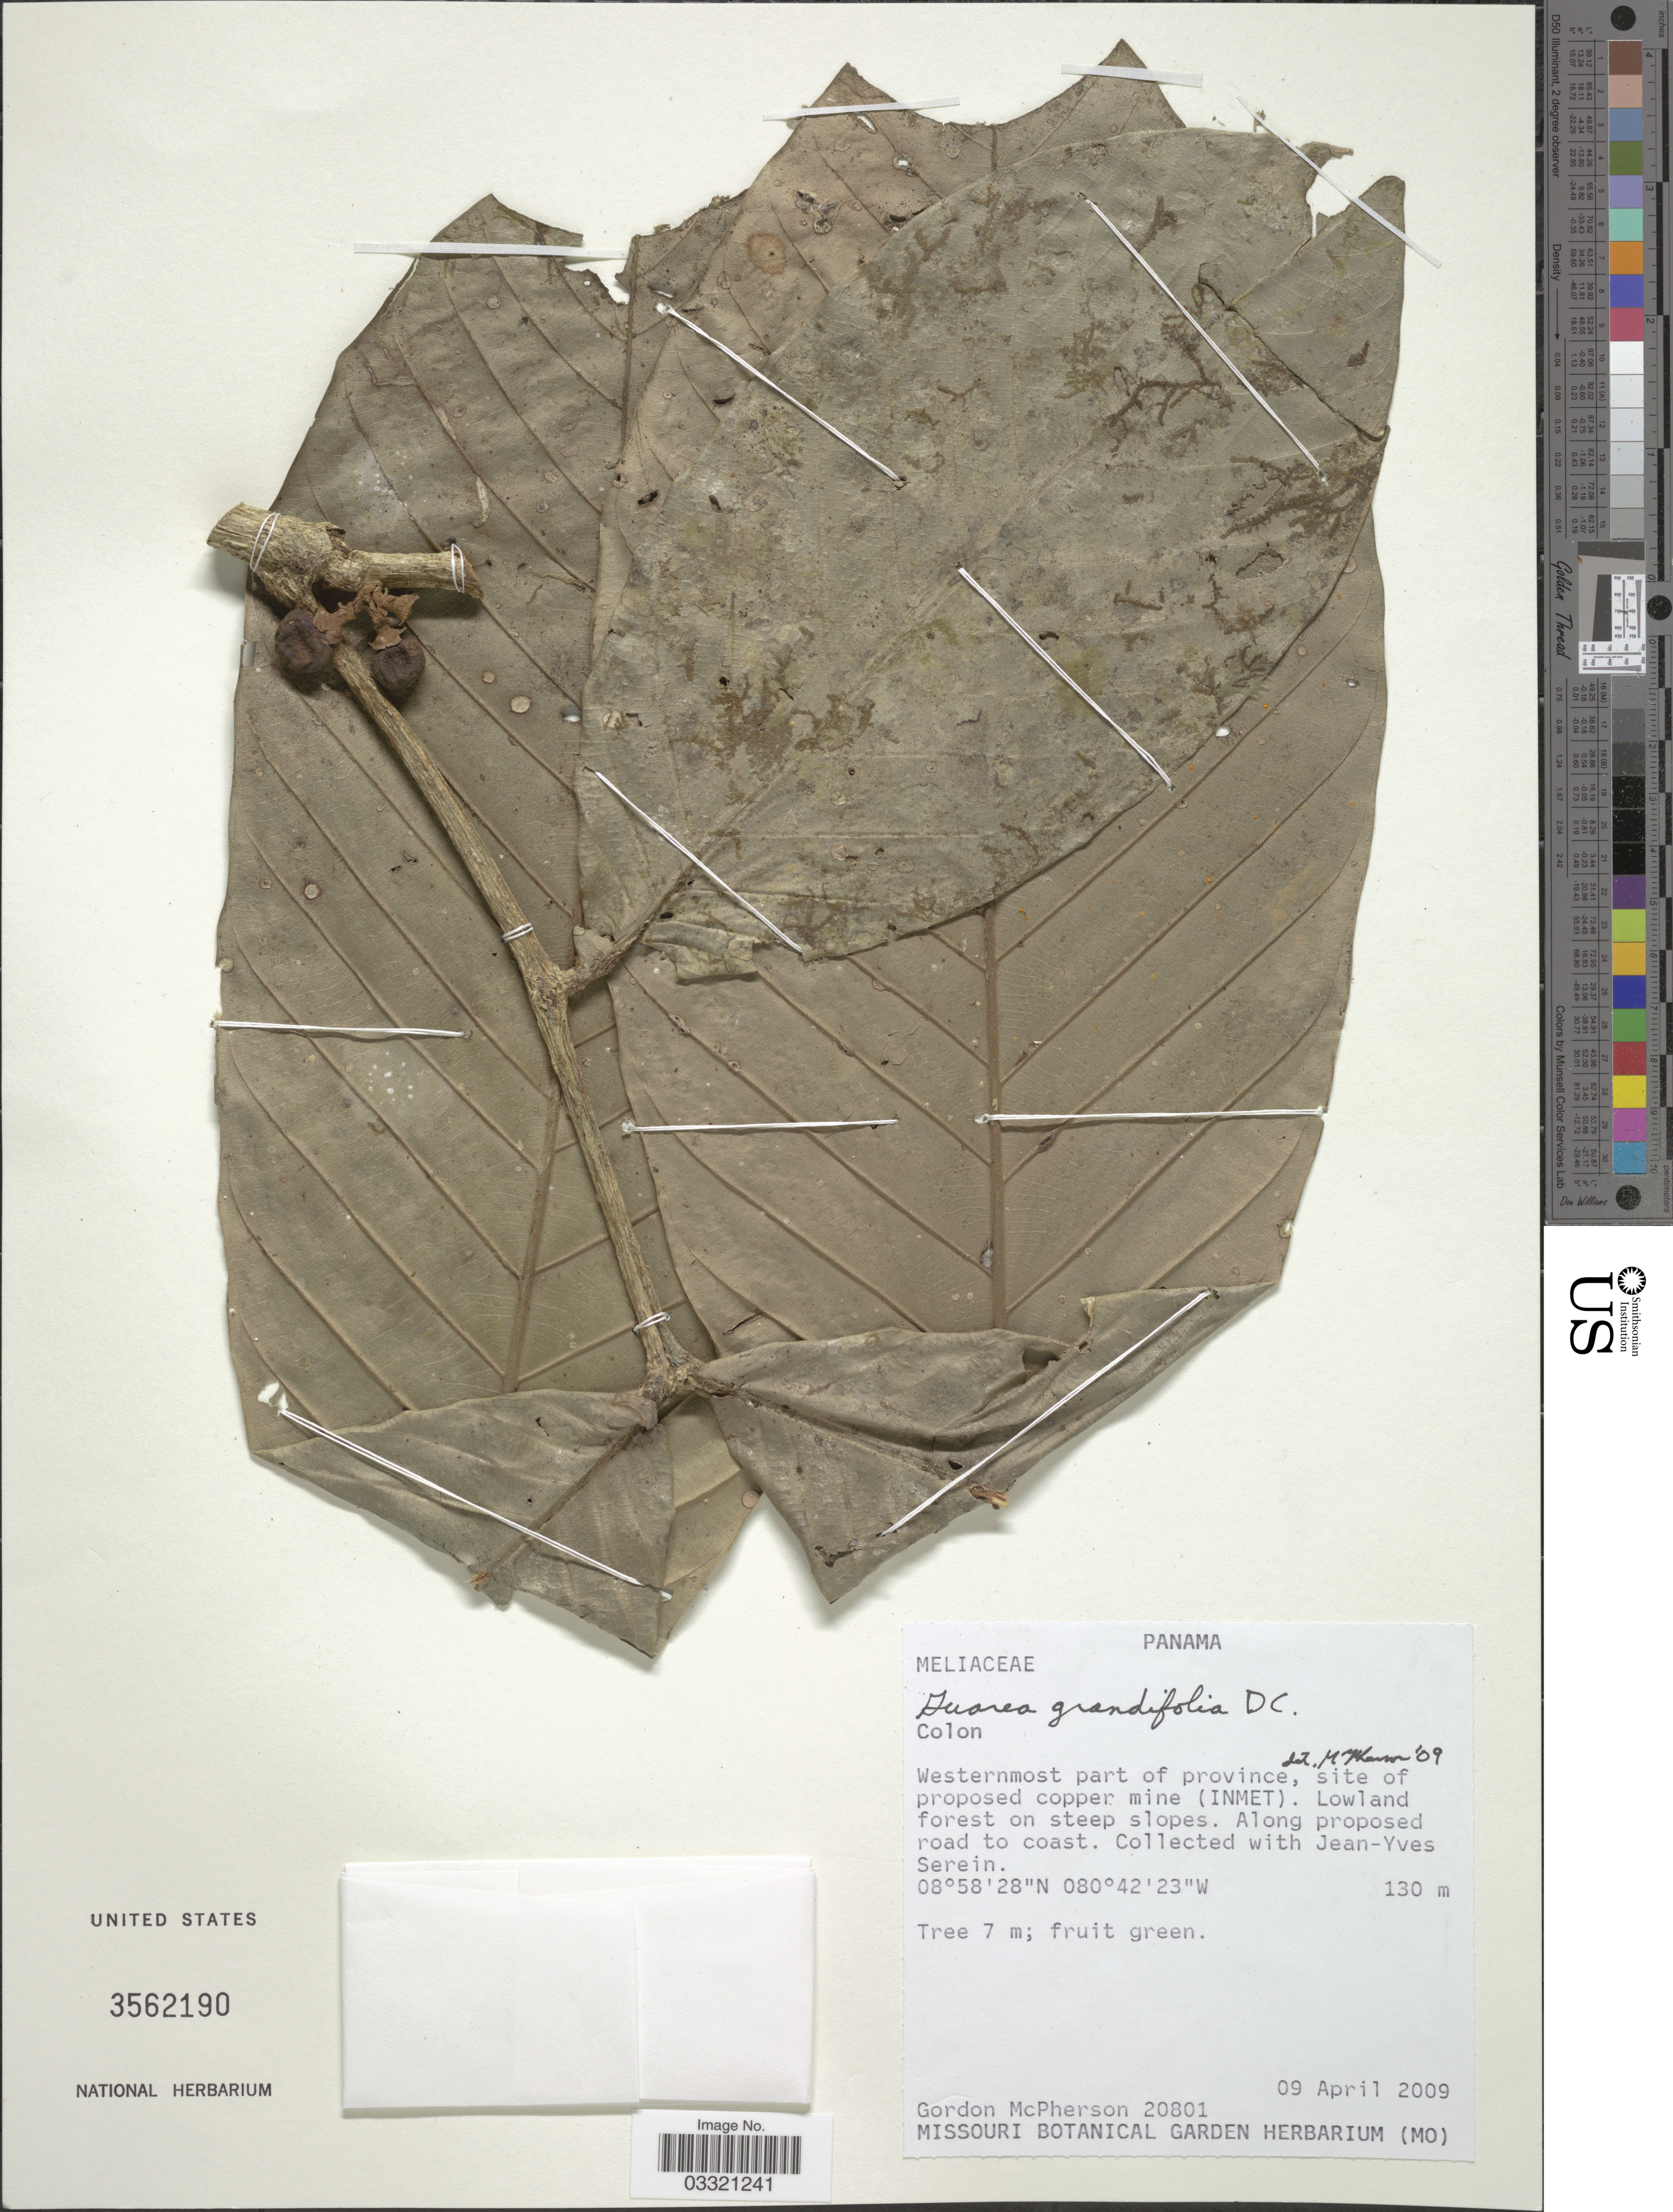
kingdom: Plantae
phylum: Tracheophyta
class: Magnoliopsida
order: Sapindales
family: Meliaceae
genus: Guarea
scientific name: Guarea grandifolia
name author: DC.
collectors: G. D. McPherson & J. Serein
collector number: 20801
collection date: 2009-04-09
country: Panama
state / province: Colón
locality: Westernmost part of province, site of proposed copper mine (INMET).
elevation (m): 130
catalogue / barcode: US 3562190